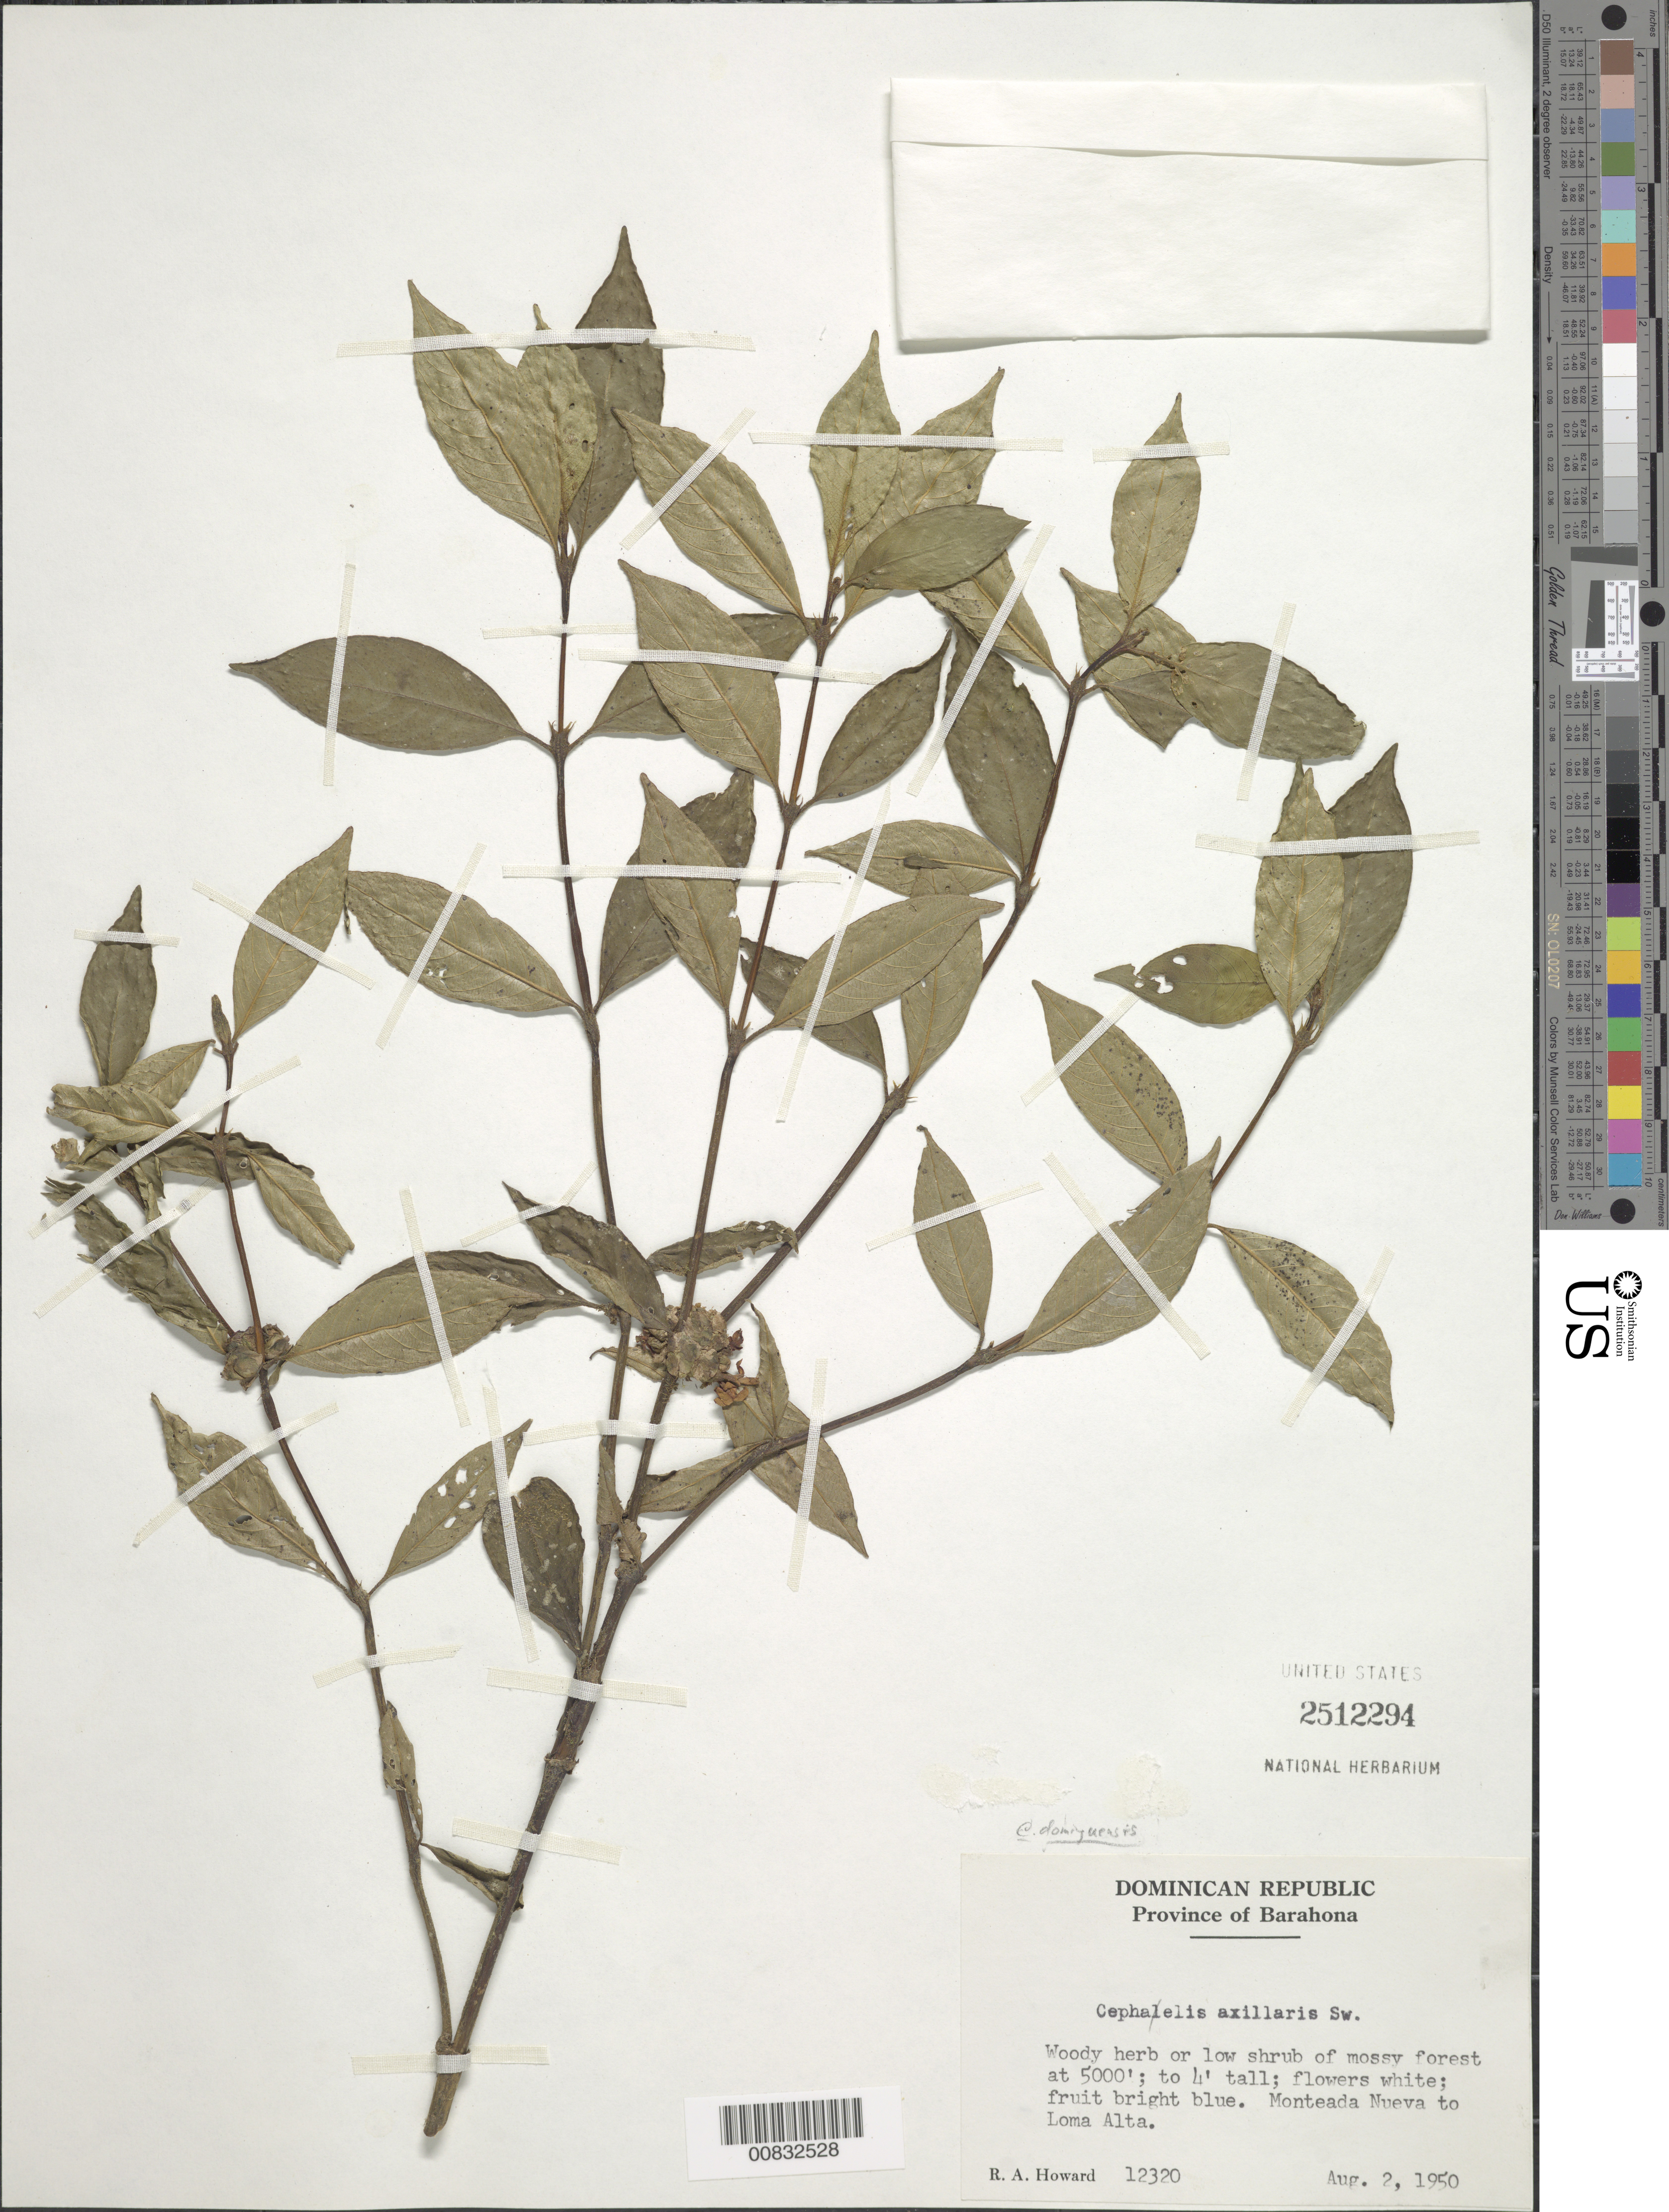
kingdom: Plantae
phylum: Tracheophyta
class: Magnoliopsida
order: Gentianales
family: Rubiaceae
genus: Psychotria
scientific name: Psychotria liogieri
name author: Steyerm.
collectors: R. A. Howard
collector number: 12320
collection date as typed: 02 Aug 1950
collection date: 1950-08-02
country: Dominican Republic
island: Hispaniola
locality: Monteada Nueva to Loma Alta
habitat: Mossy forest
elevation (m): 1524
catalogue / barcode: US 2512294